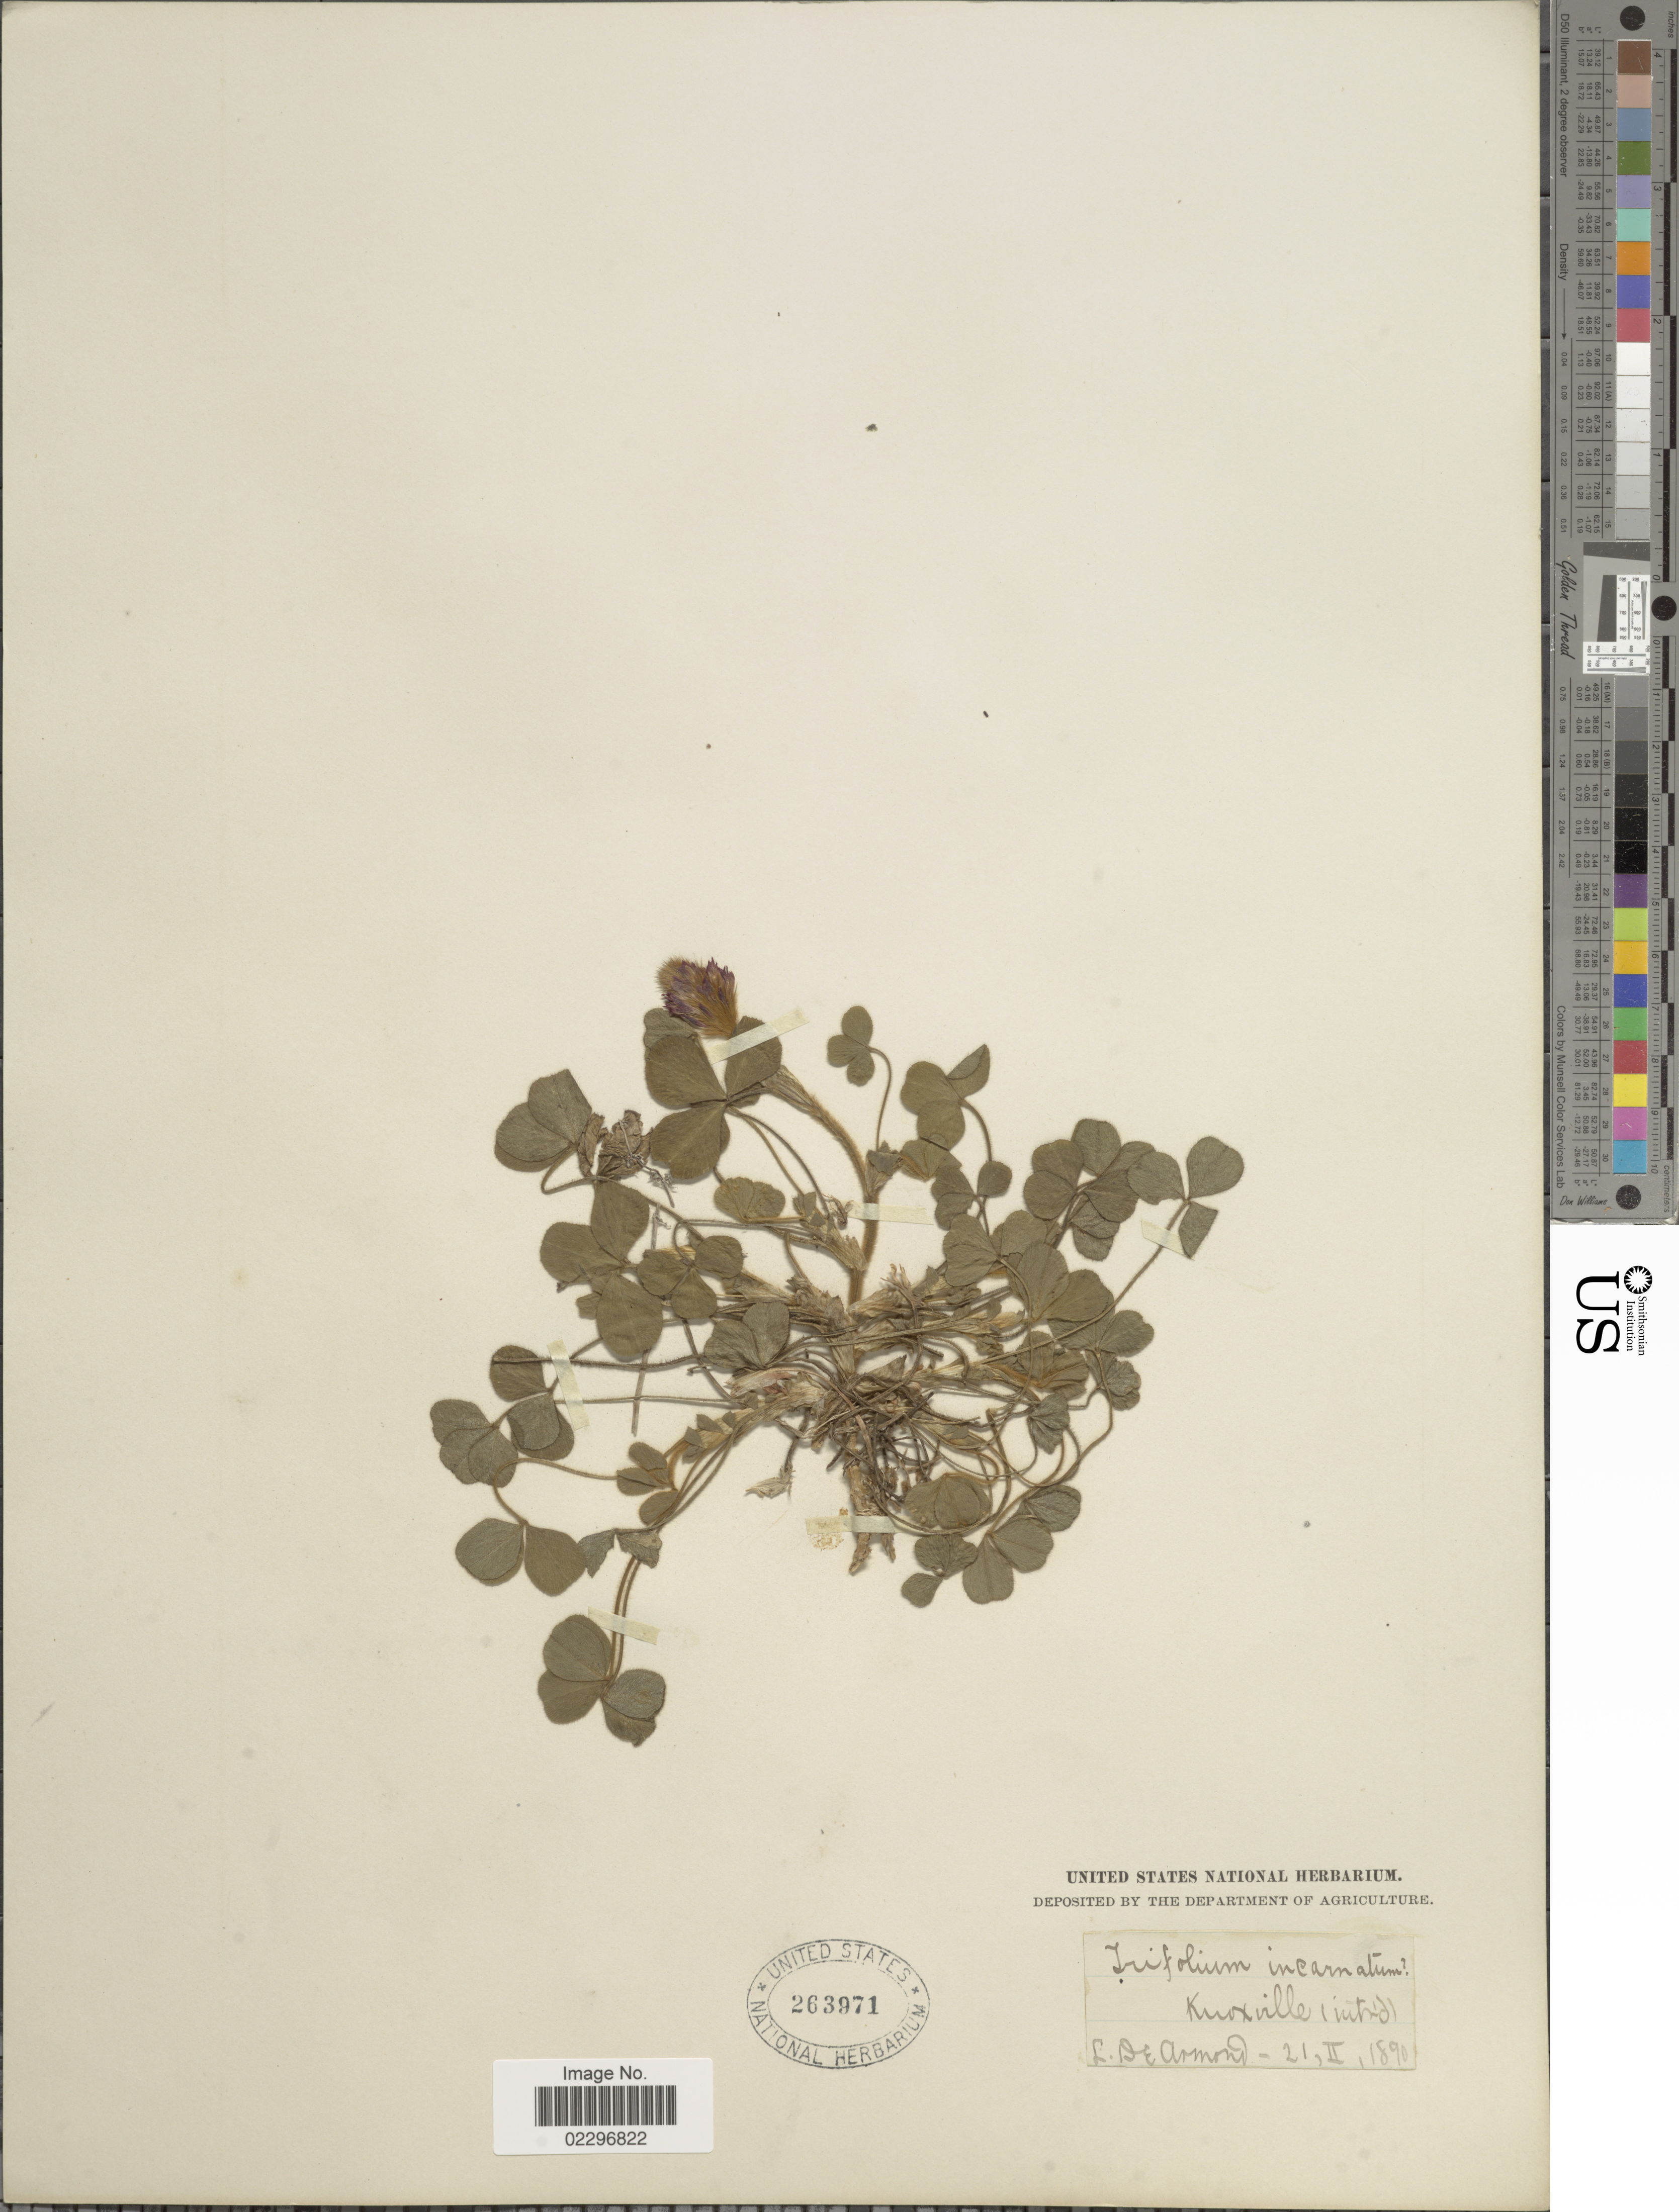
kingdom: Plantae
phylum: Tracheophyta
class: Magnoliopsida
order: Fabales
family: Fabaceae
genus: Trifolium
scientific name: Trifolium incarnatum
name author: L.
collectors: L. De Armond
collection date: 1890-02-21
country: United States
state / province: Tennessee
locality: Knoxville.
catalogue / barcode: US 263971